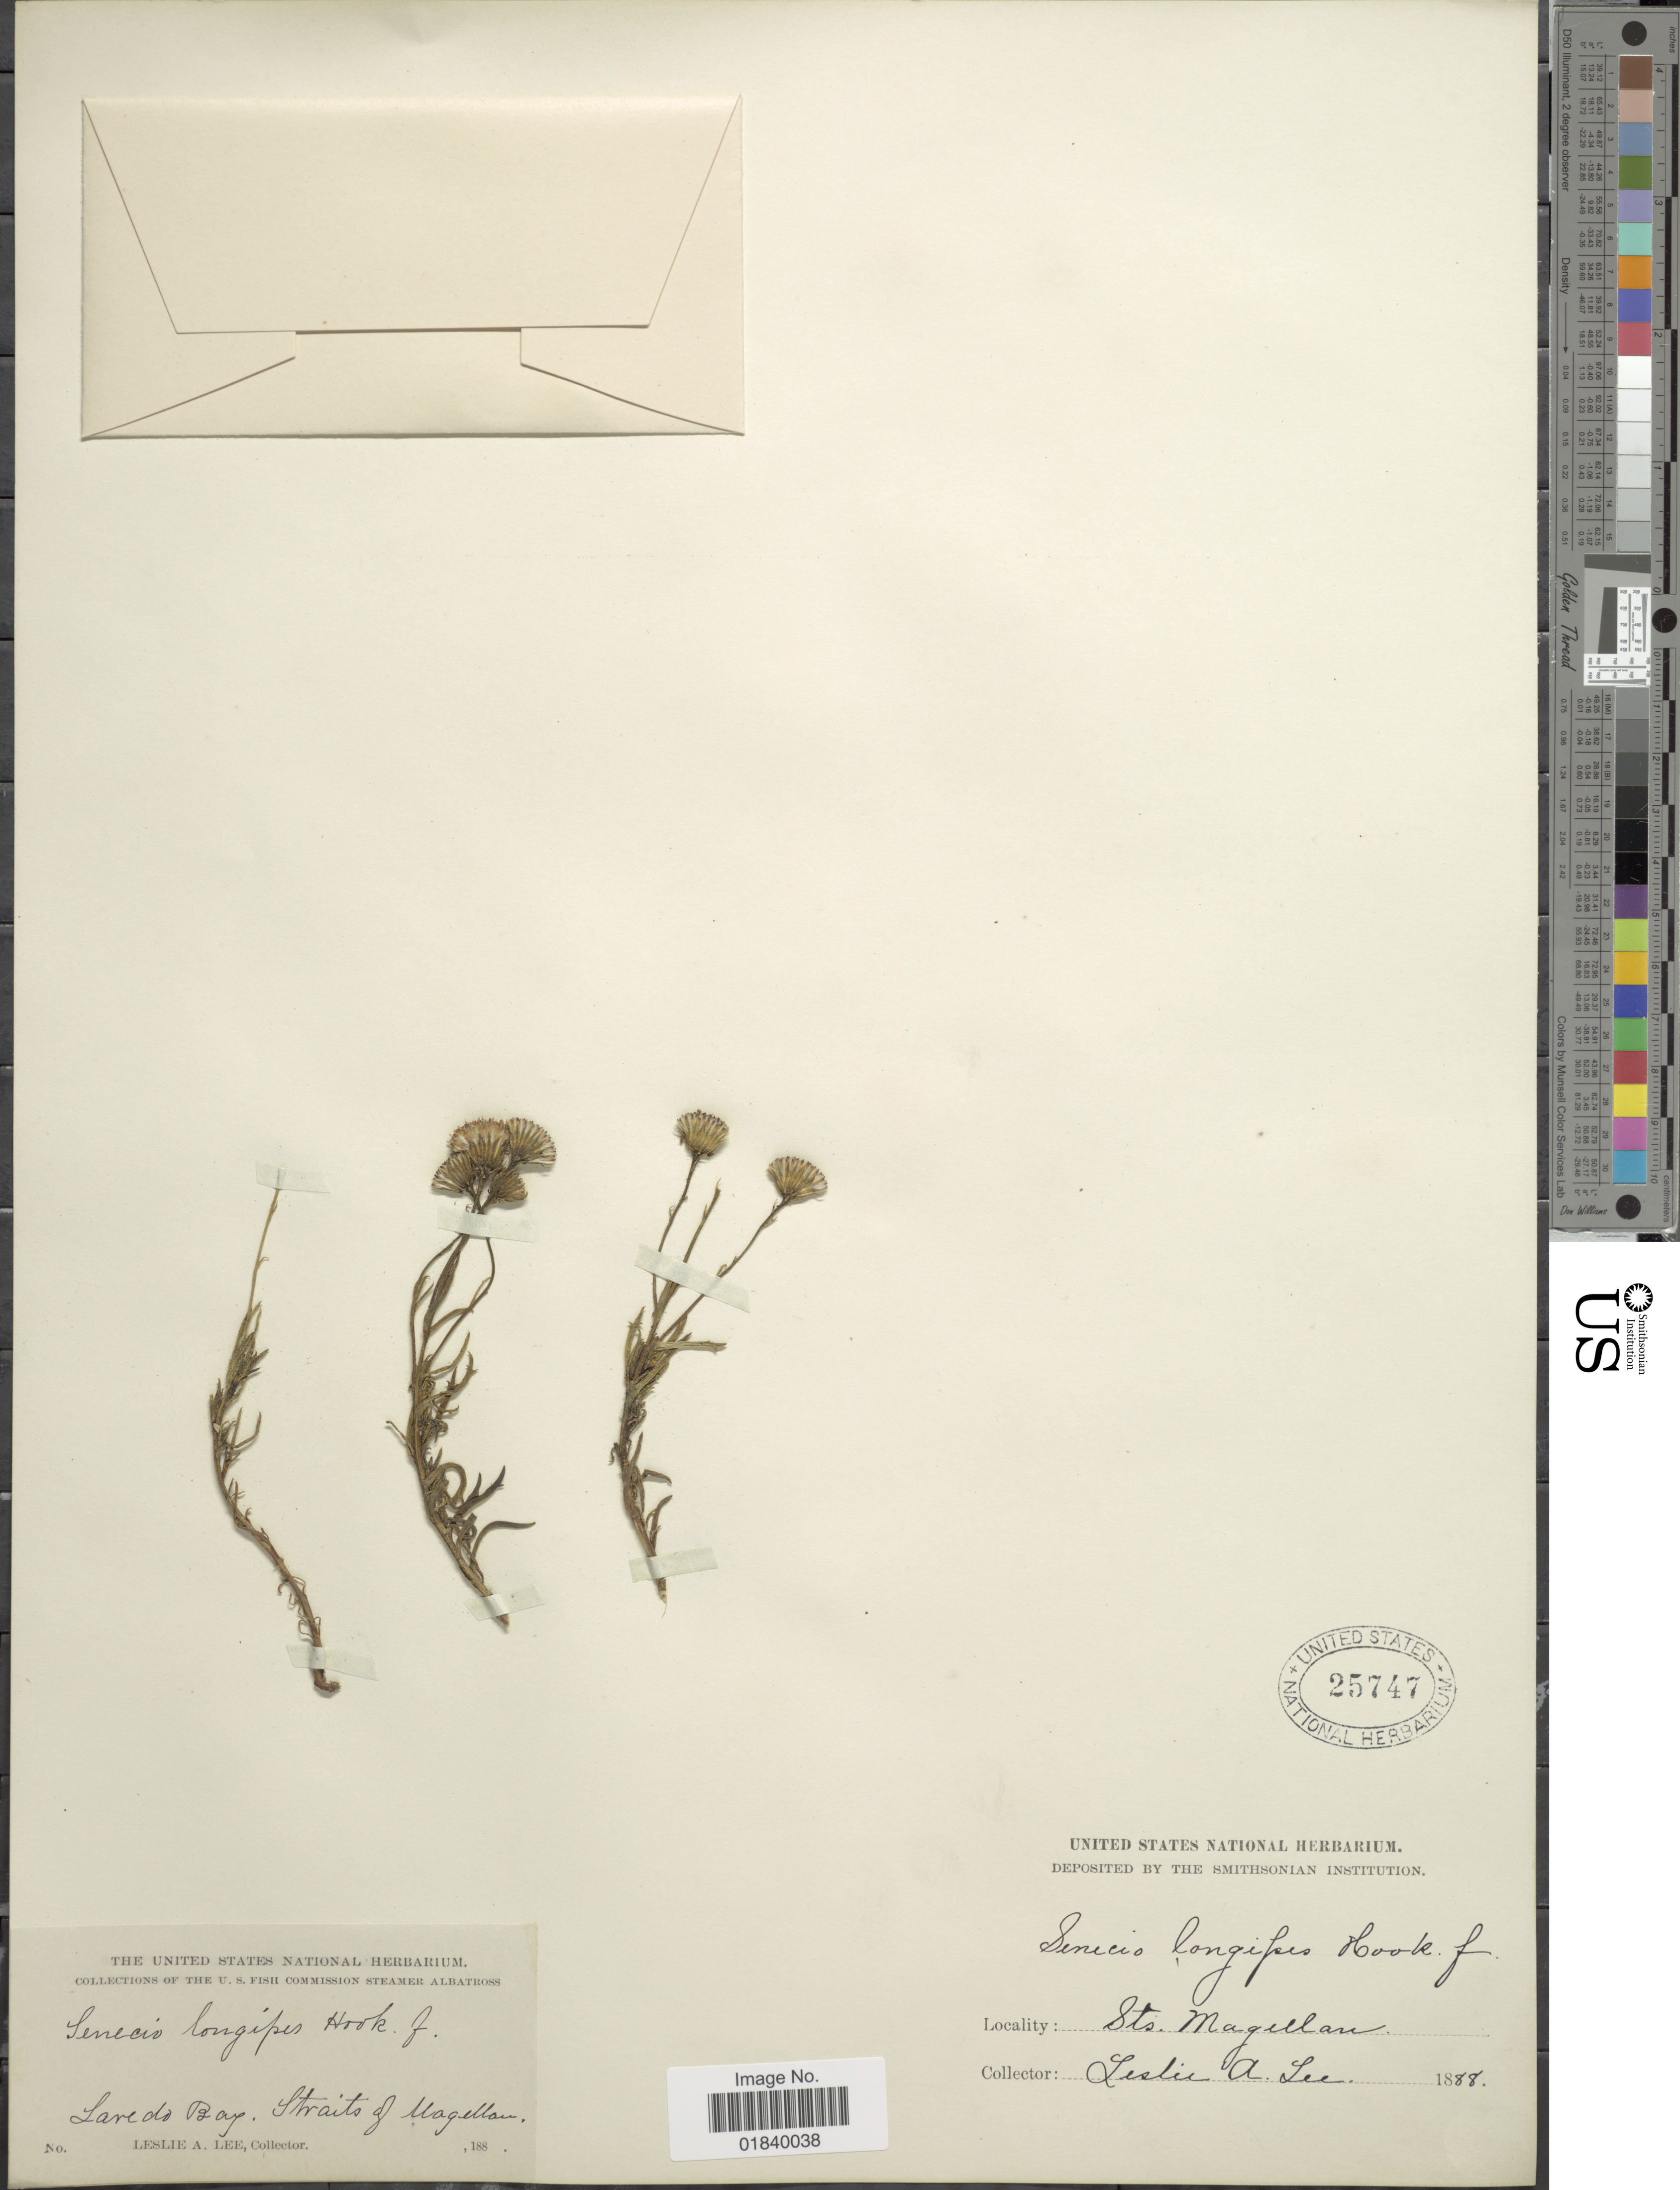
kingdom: Plantae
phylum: Tracheophyta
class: Magnoliopsida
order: Asterales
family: Asteraceae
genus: Kleinia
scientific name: Kleinia grantii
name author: (Oliv. & Hieron.) Hook. f.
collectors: L. Lee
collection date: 1888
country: Chile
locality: Laredo Bay, Straits of Magellan.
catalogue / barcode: US 25747